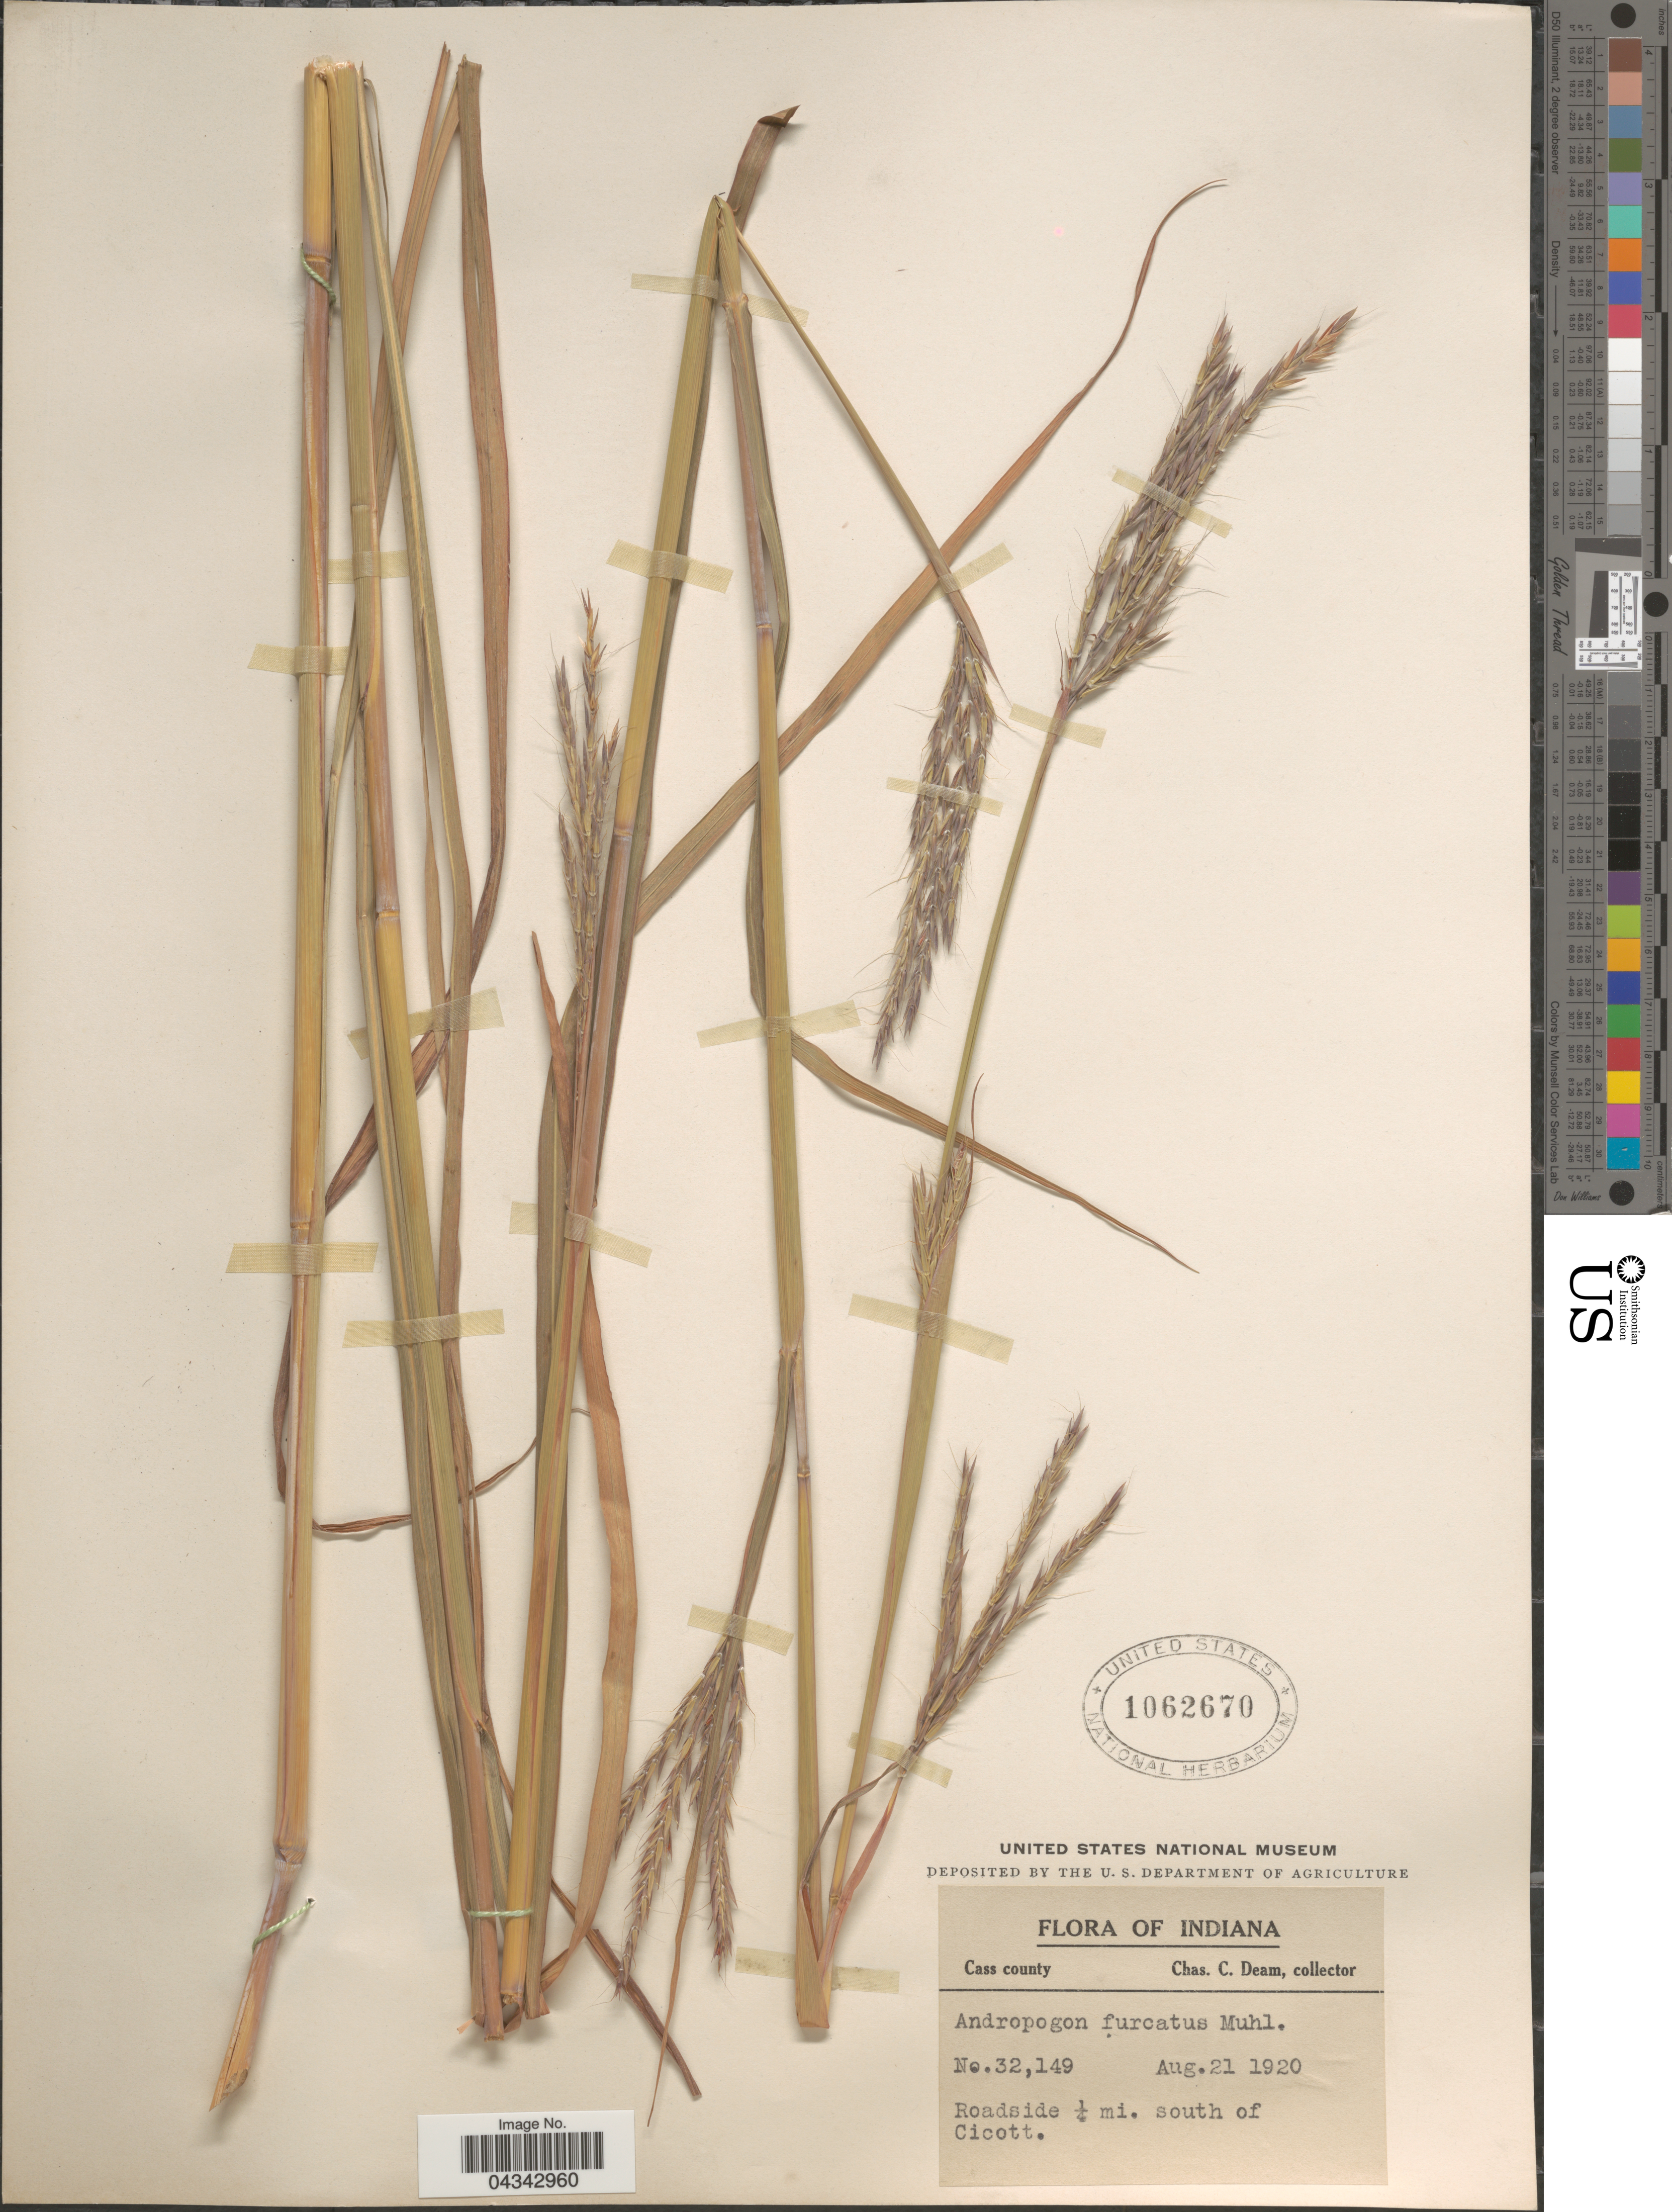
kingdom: Plantae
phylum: Tracheophyta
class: Liliopsida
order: Poales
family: Poaceae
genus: Andropogon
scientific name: Andropogon gerardii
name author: Vitman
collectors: C. C. Deam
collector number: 32149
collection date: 1920-08-21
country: United States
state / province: Indiana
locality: Cass county. Roadside ¼ mi. south of Cicott.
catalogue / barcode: US 1062670